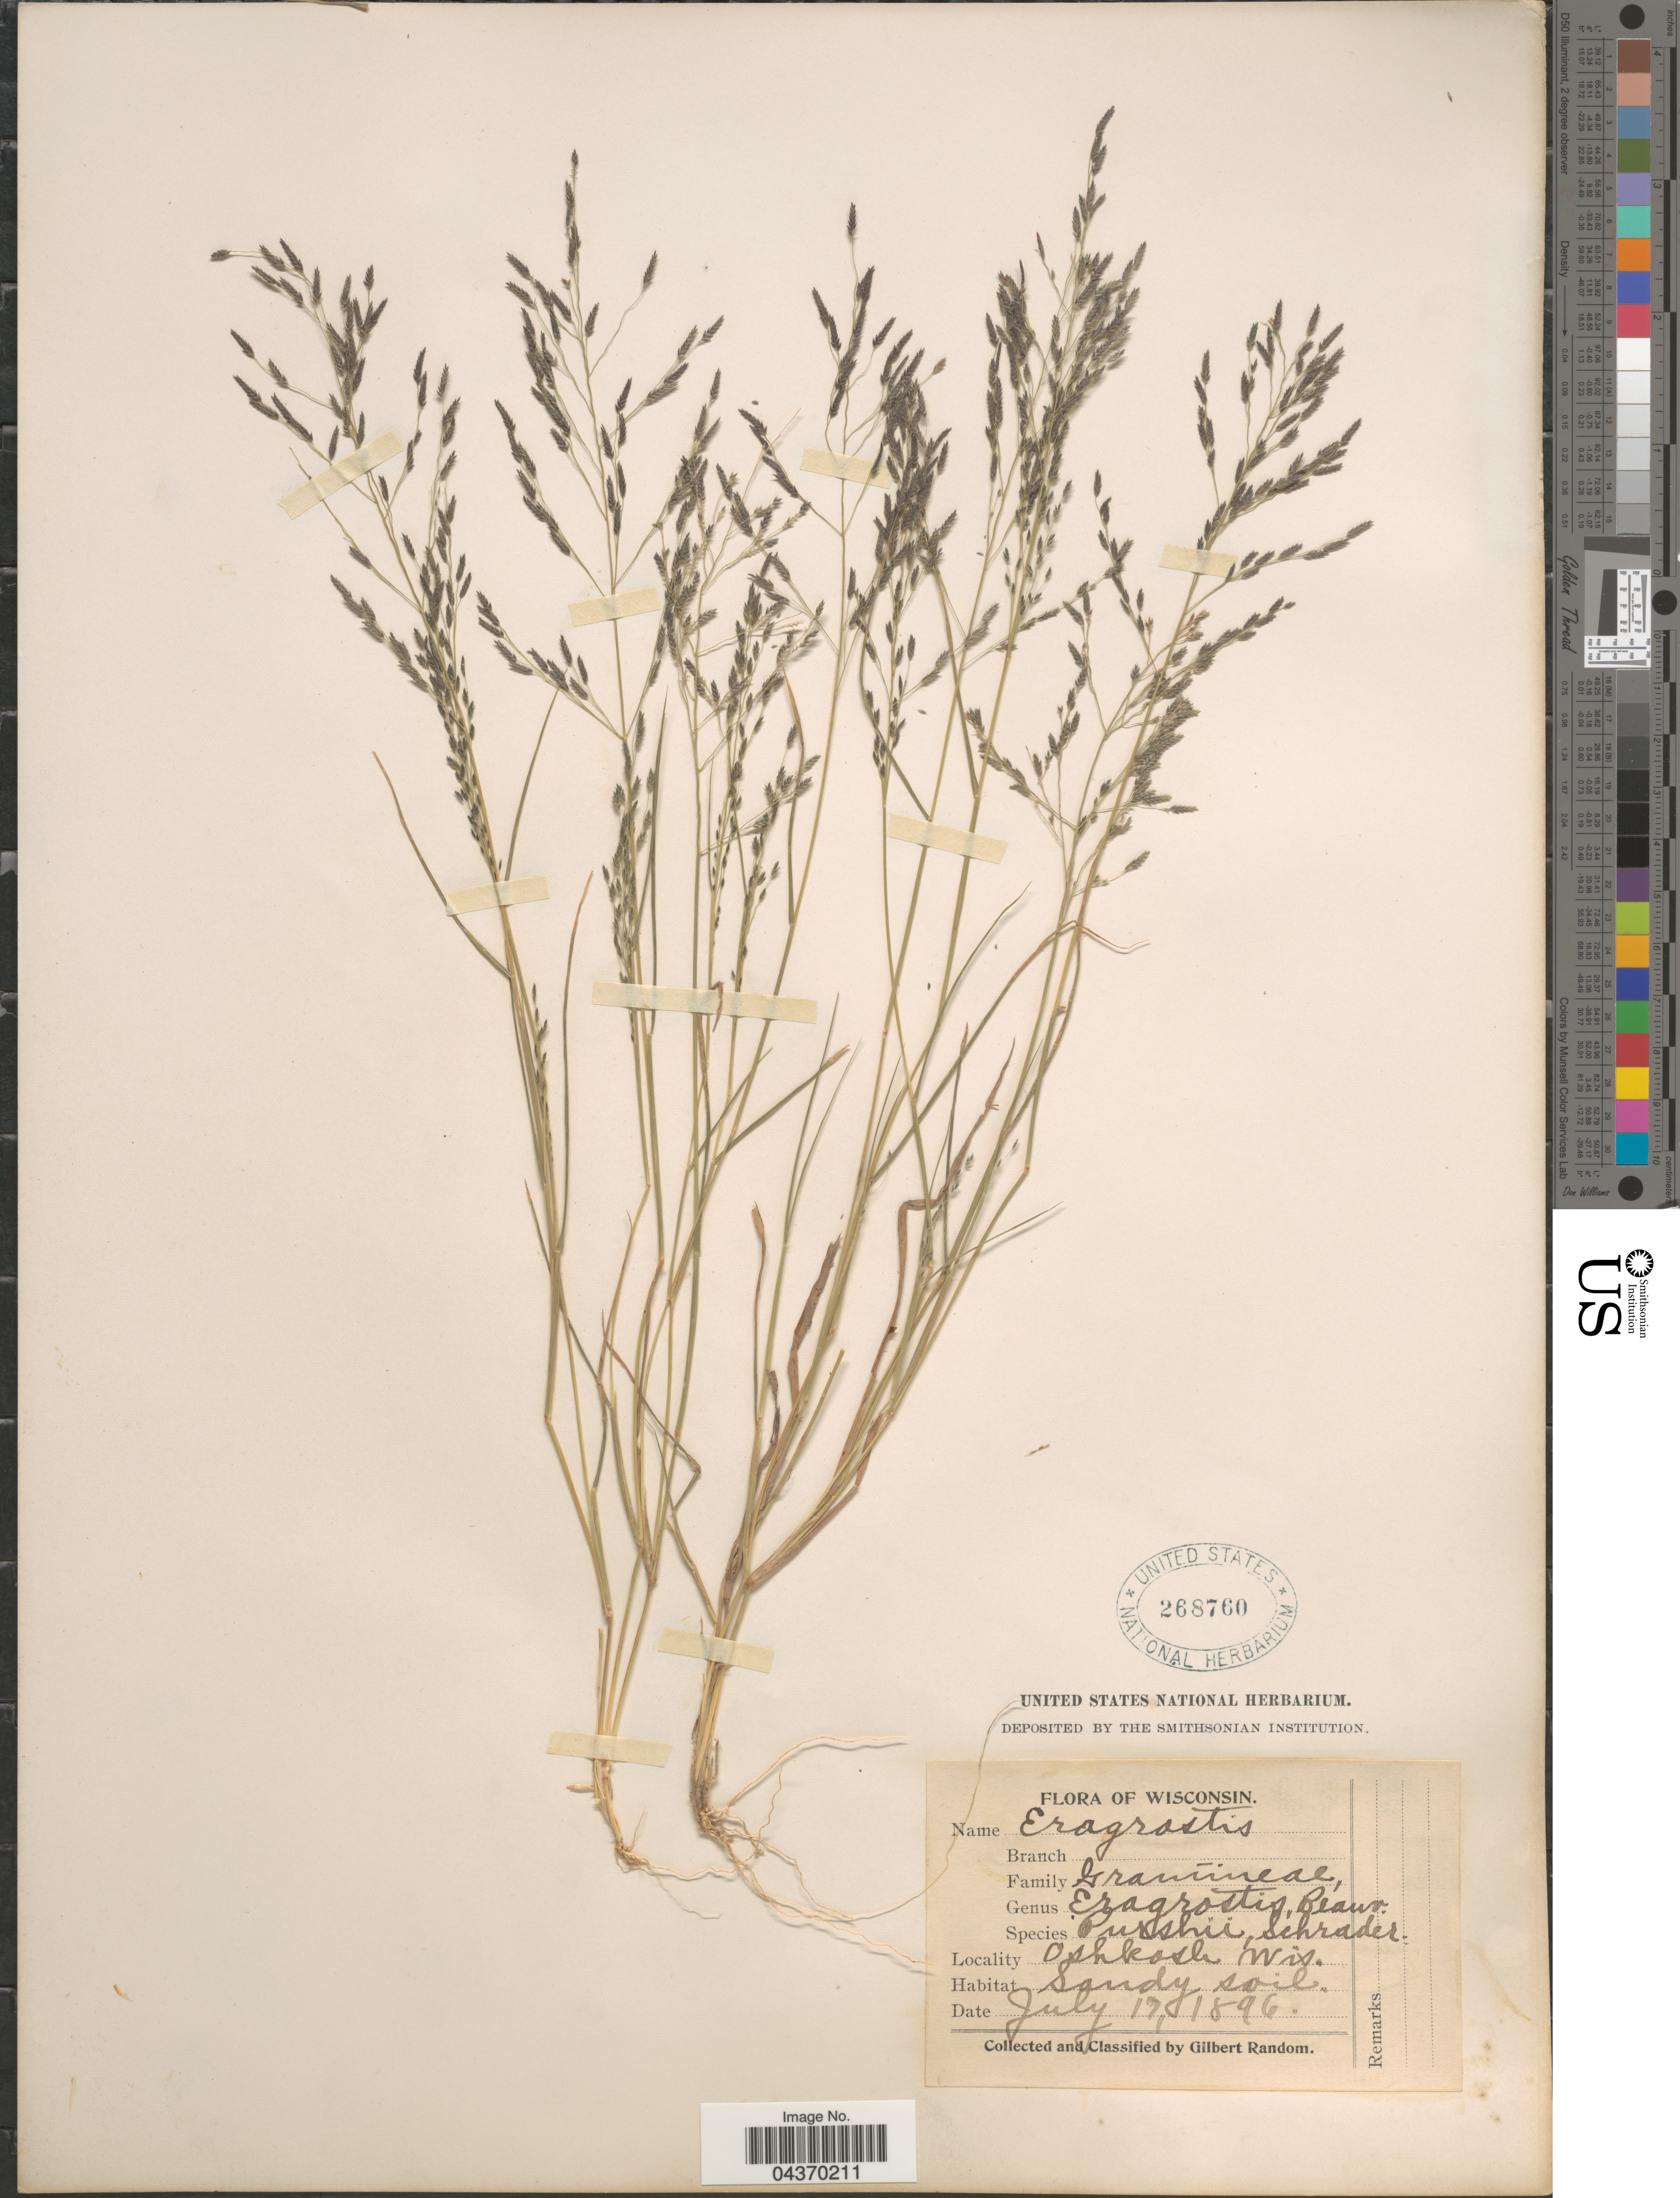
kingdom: Plantae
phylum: Tracheophyta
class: Liliopsida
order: Poales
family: Poaceae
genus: Eragrostis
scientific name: Eragrostis pectinacea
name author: (Michx.) Nees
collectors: G. Random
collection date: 1896-07-17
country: United States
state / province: Wisconsin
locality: Oshkosh.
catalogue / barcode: US 268760